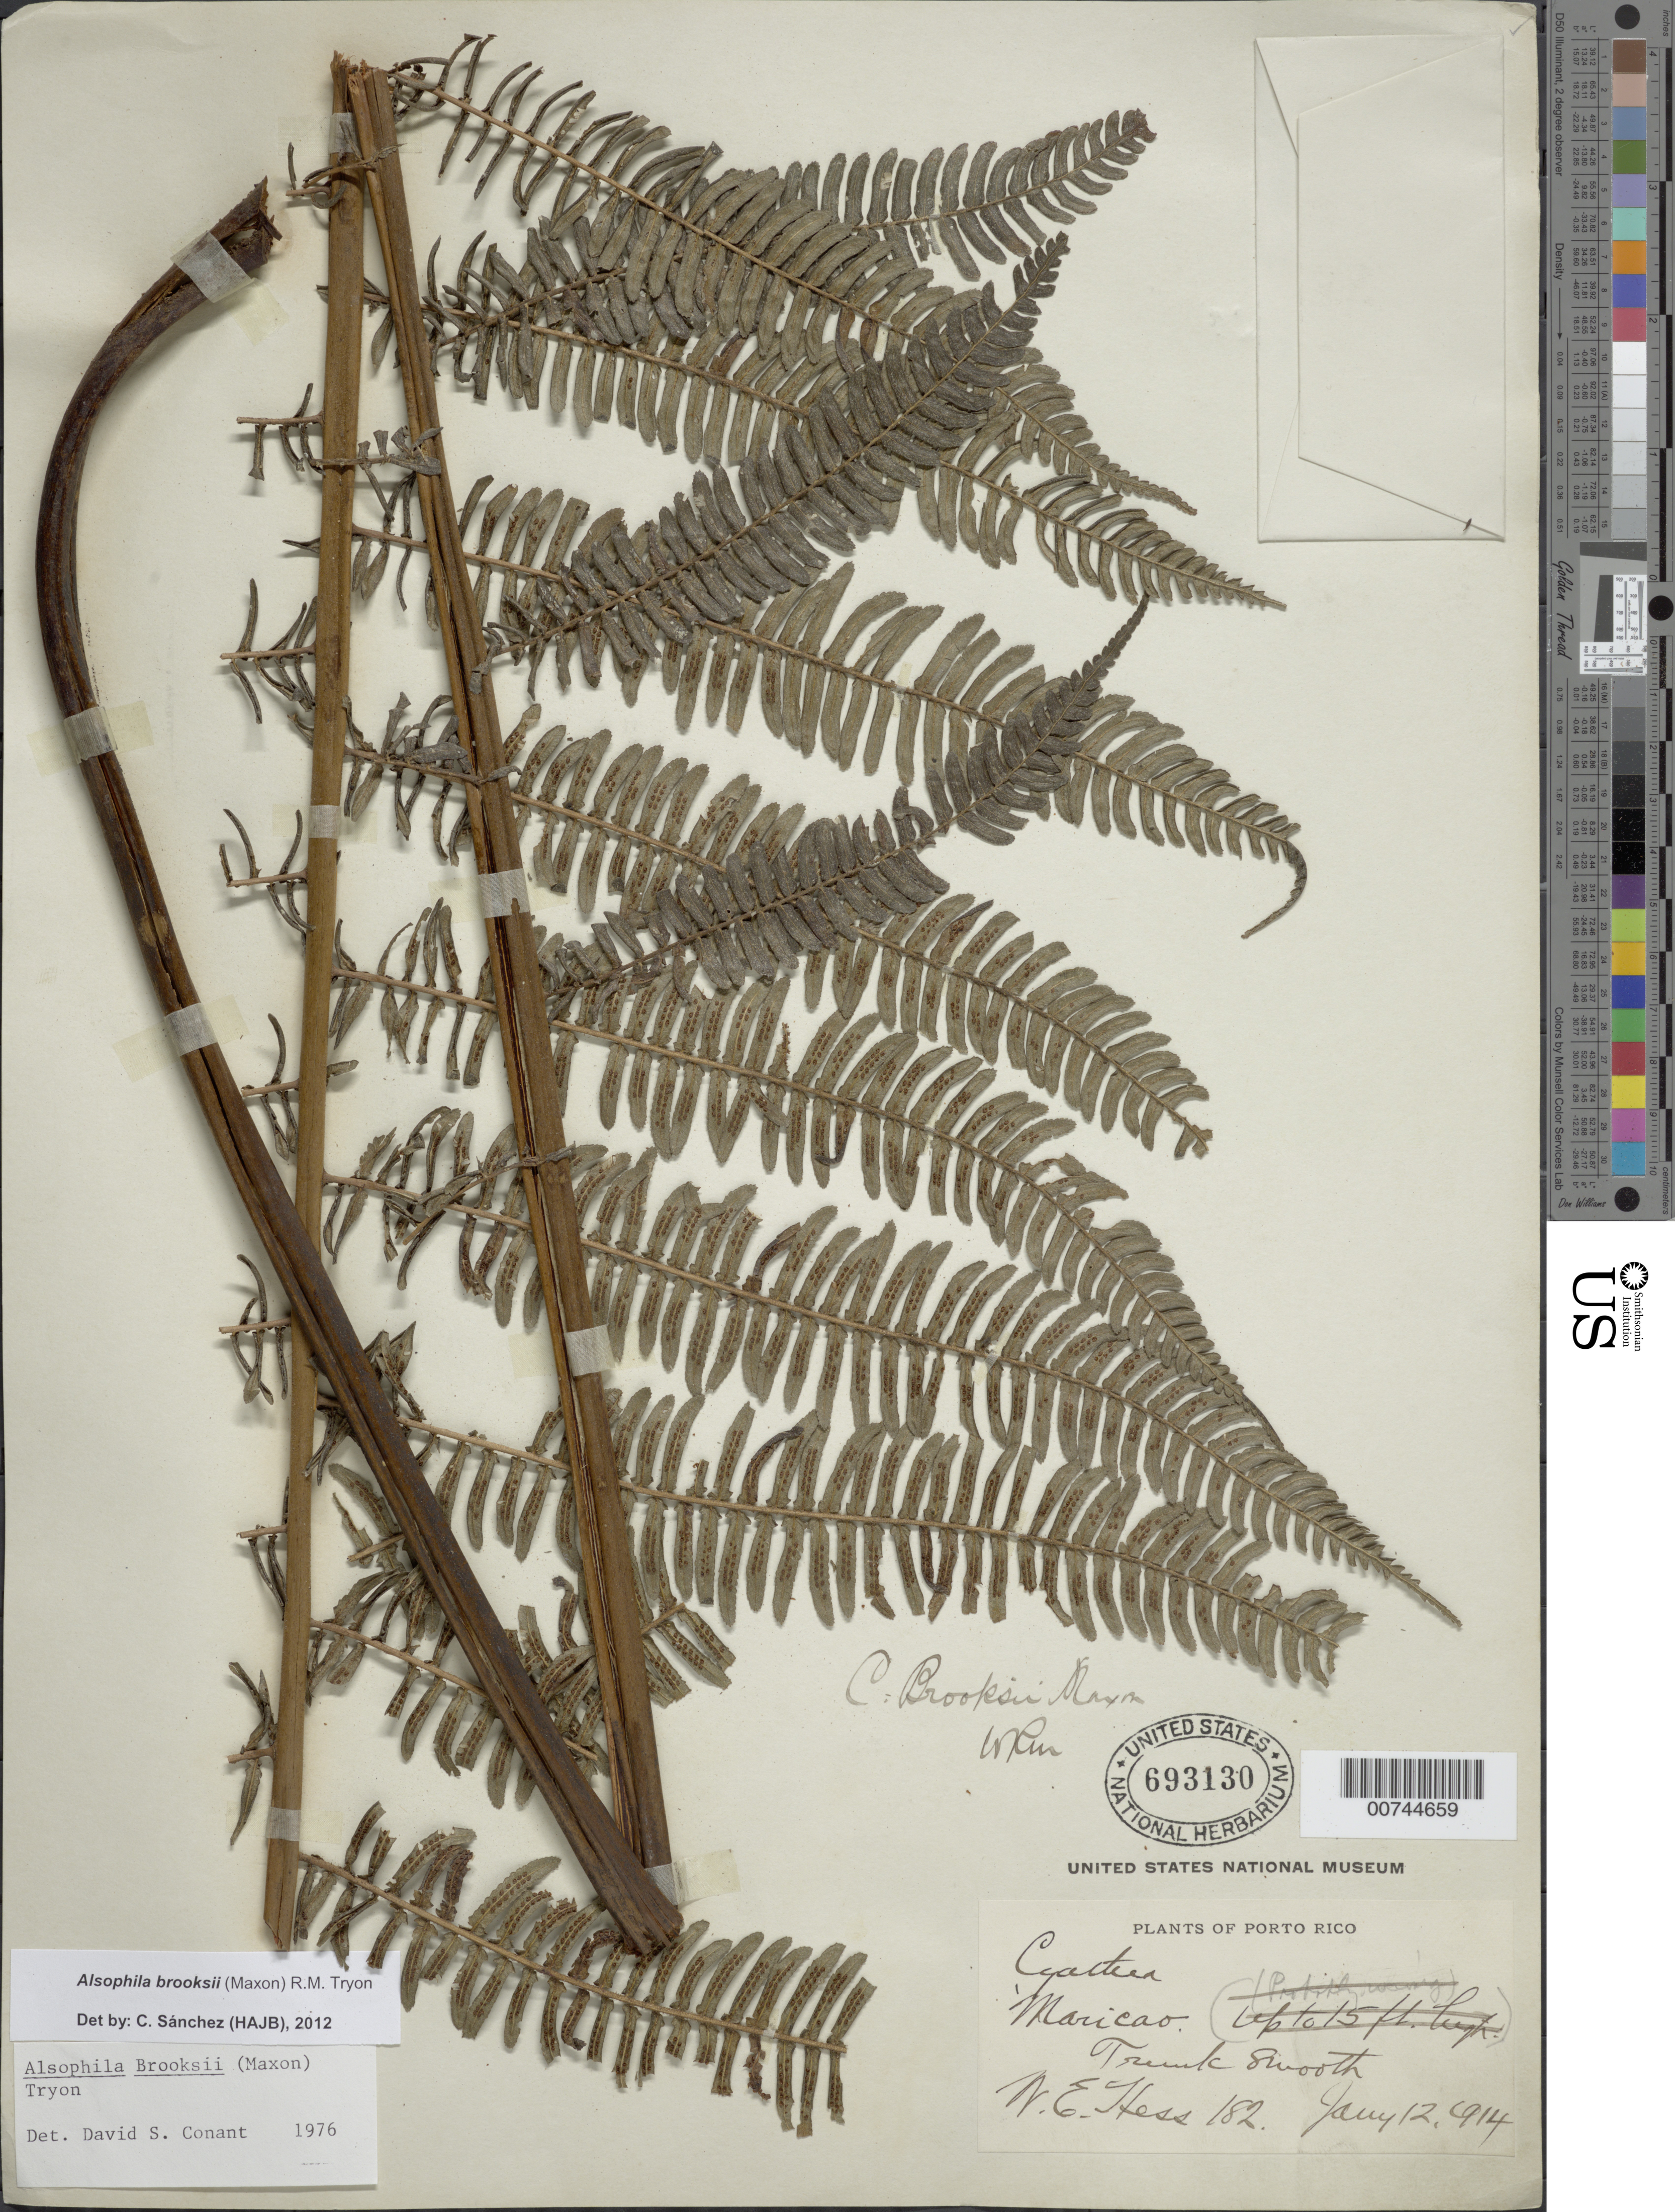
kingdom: Plantae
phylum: Tracheophyta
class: Polypodiopsida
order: Cyatheales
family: Cyatheaceae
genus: Alsophila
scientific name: Alsophila brooksii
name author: (Maxon) R.M. Tryon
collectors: W. Hess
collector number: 182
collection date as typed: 12 Jan 1914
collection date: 1914-01-12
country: Puerto Rico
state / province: Maricao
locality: Maricao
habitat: Trunk smooth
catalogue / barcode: US 693130